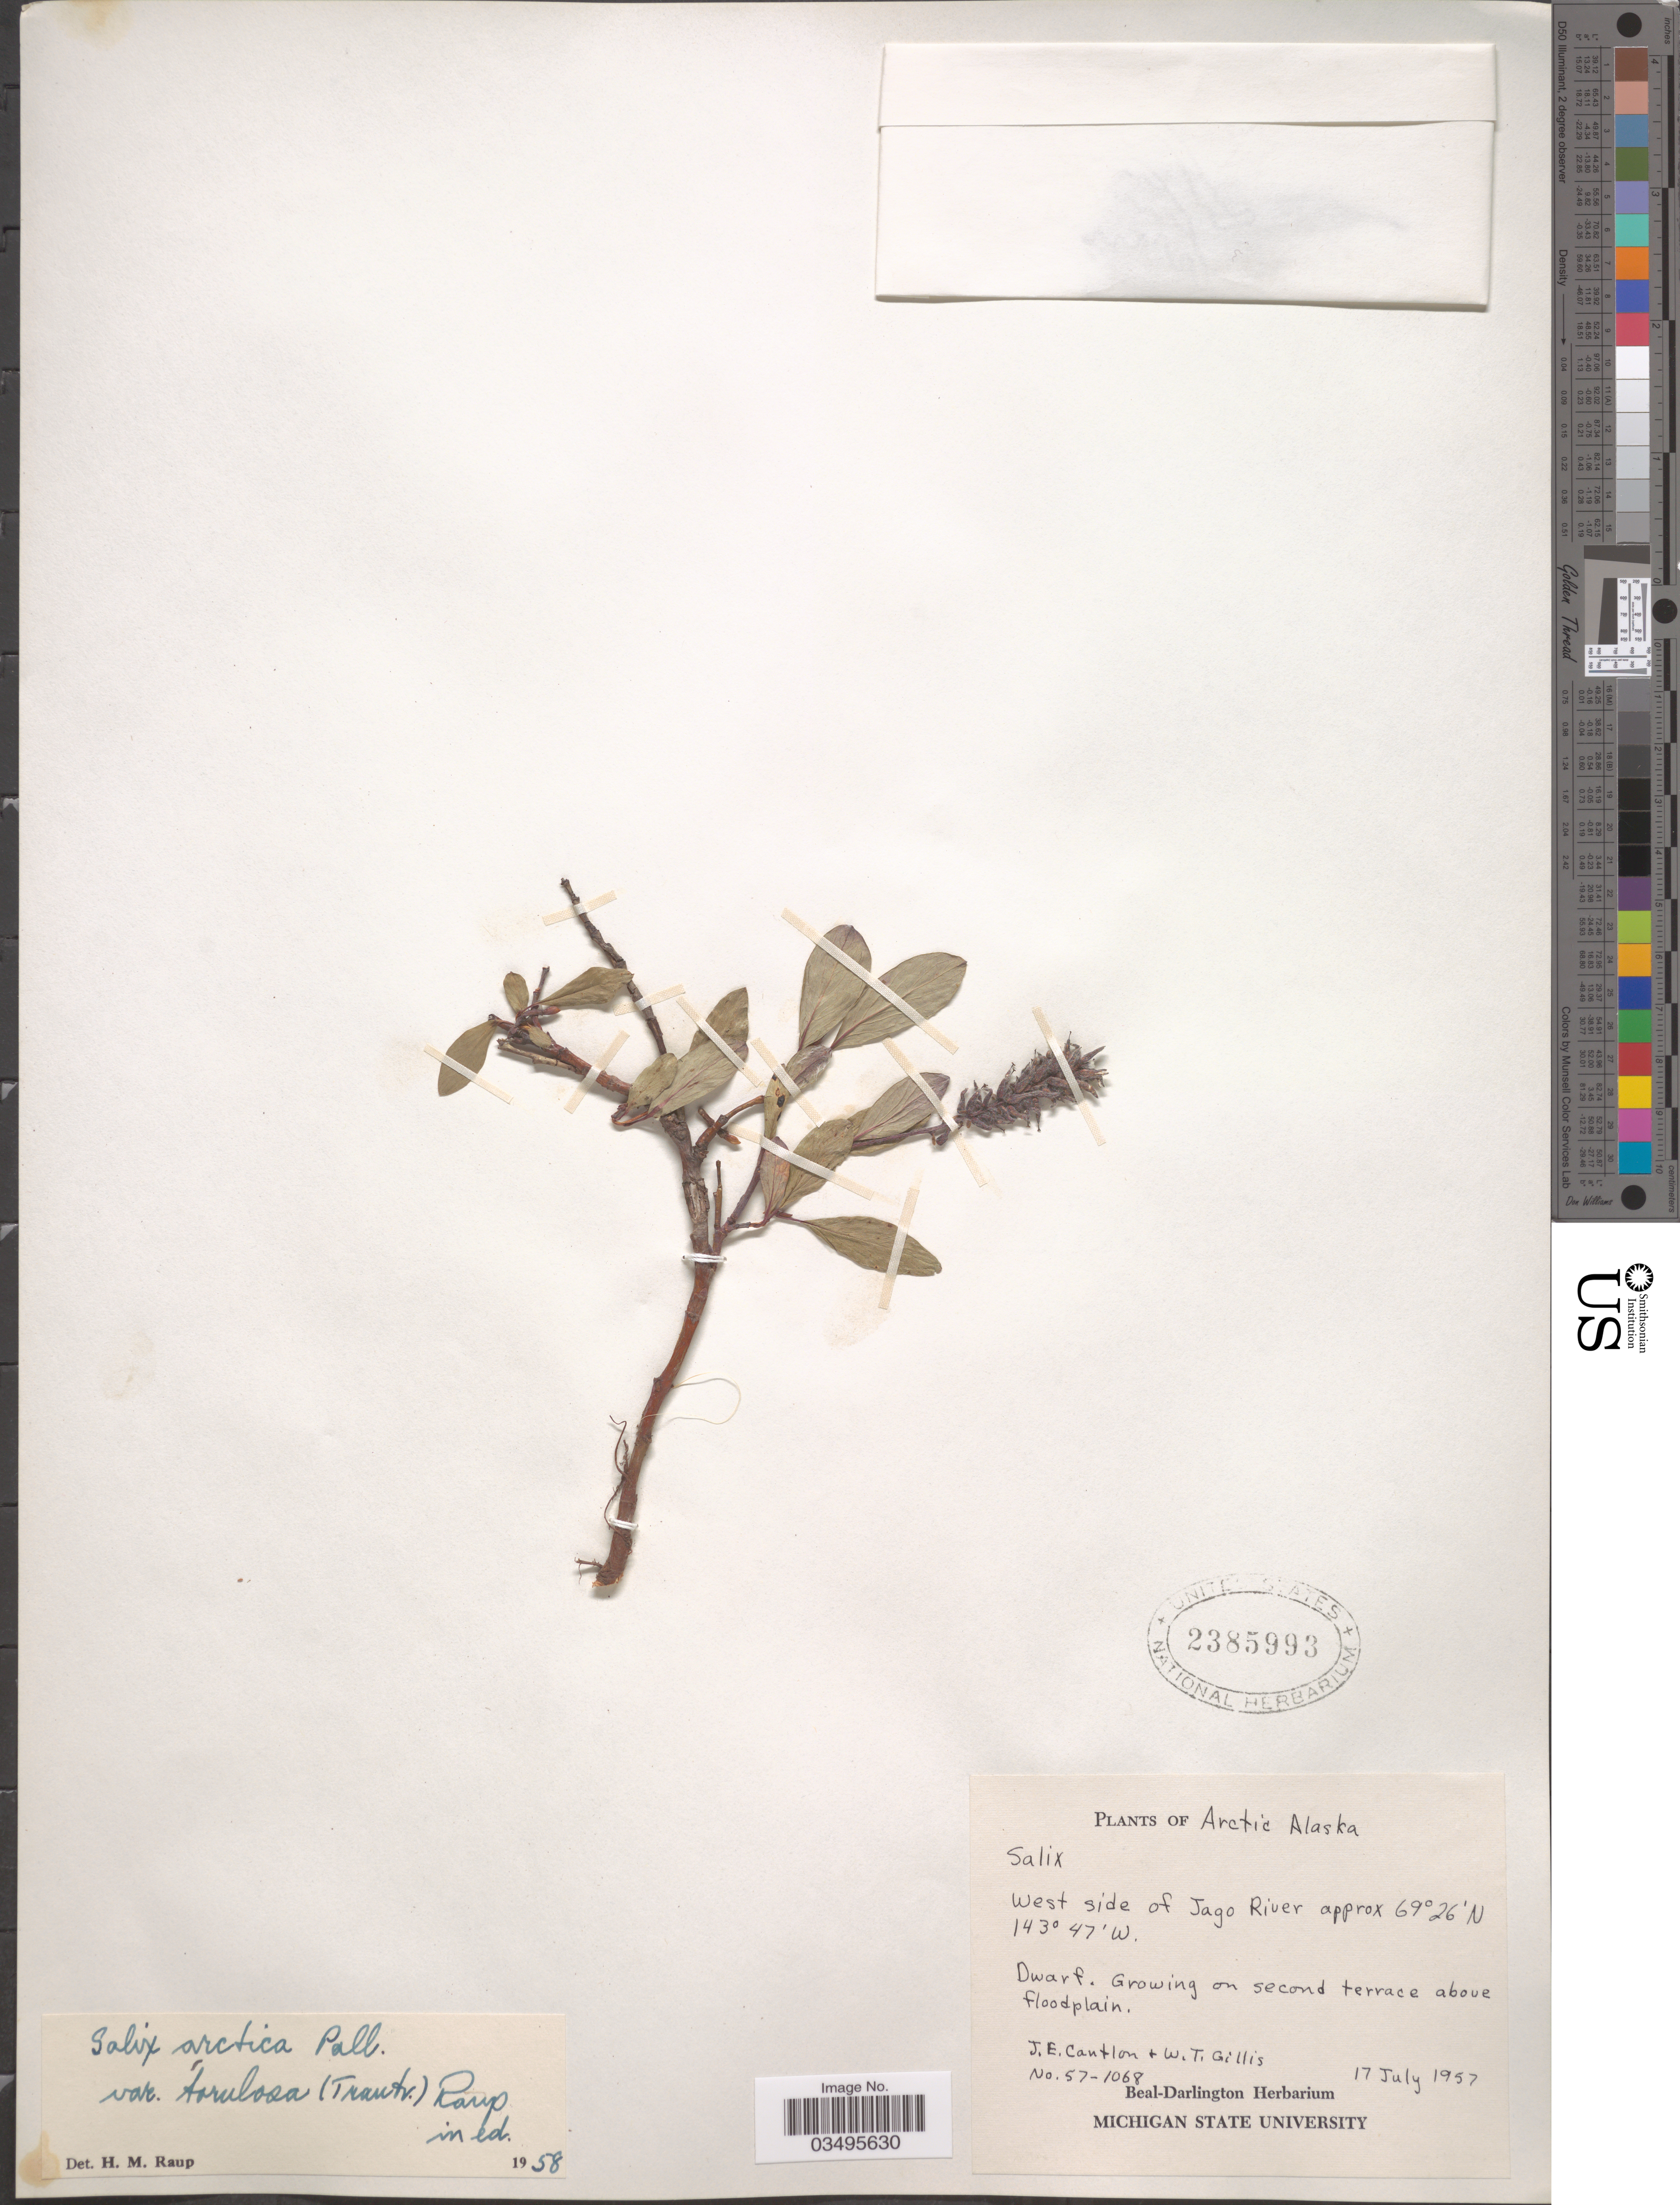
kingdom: Plantae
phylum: Tracheophyta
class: Magnoliopsida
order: Malpighiales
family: Salicaceae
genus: Salix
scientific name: Salix arctica var. torulosa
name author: Raup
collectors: J. Cantlon & W. T. Gillis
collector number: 57-1068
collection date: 1957-07-17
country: United States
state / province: Alaska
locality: Arctic Alaska. West side of Jago River.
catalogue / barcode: US 2385993